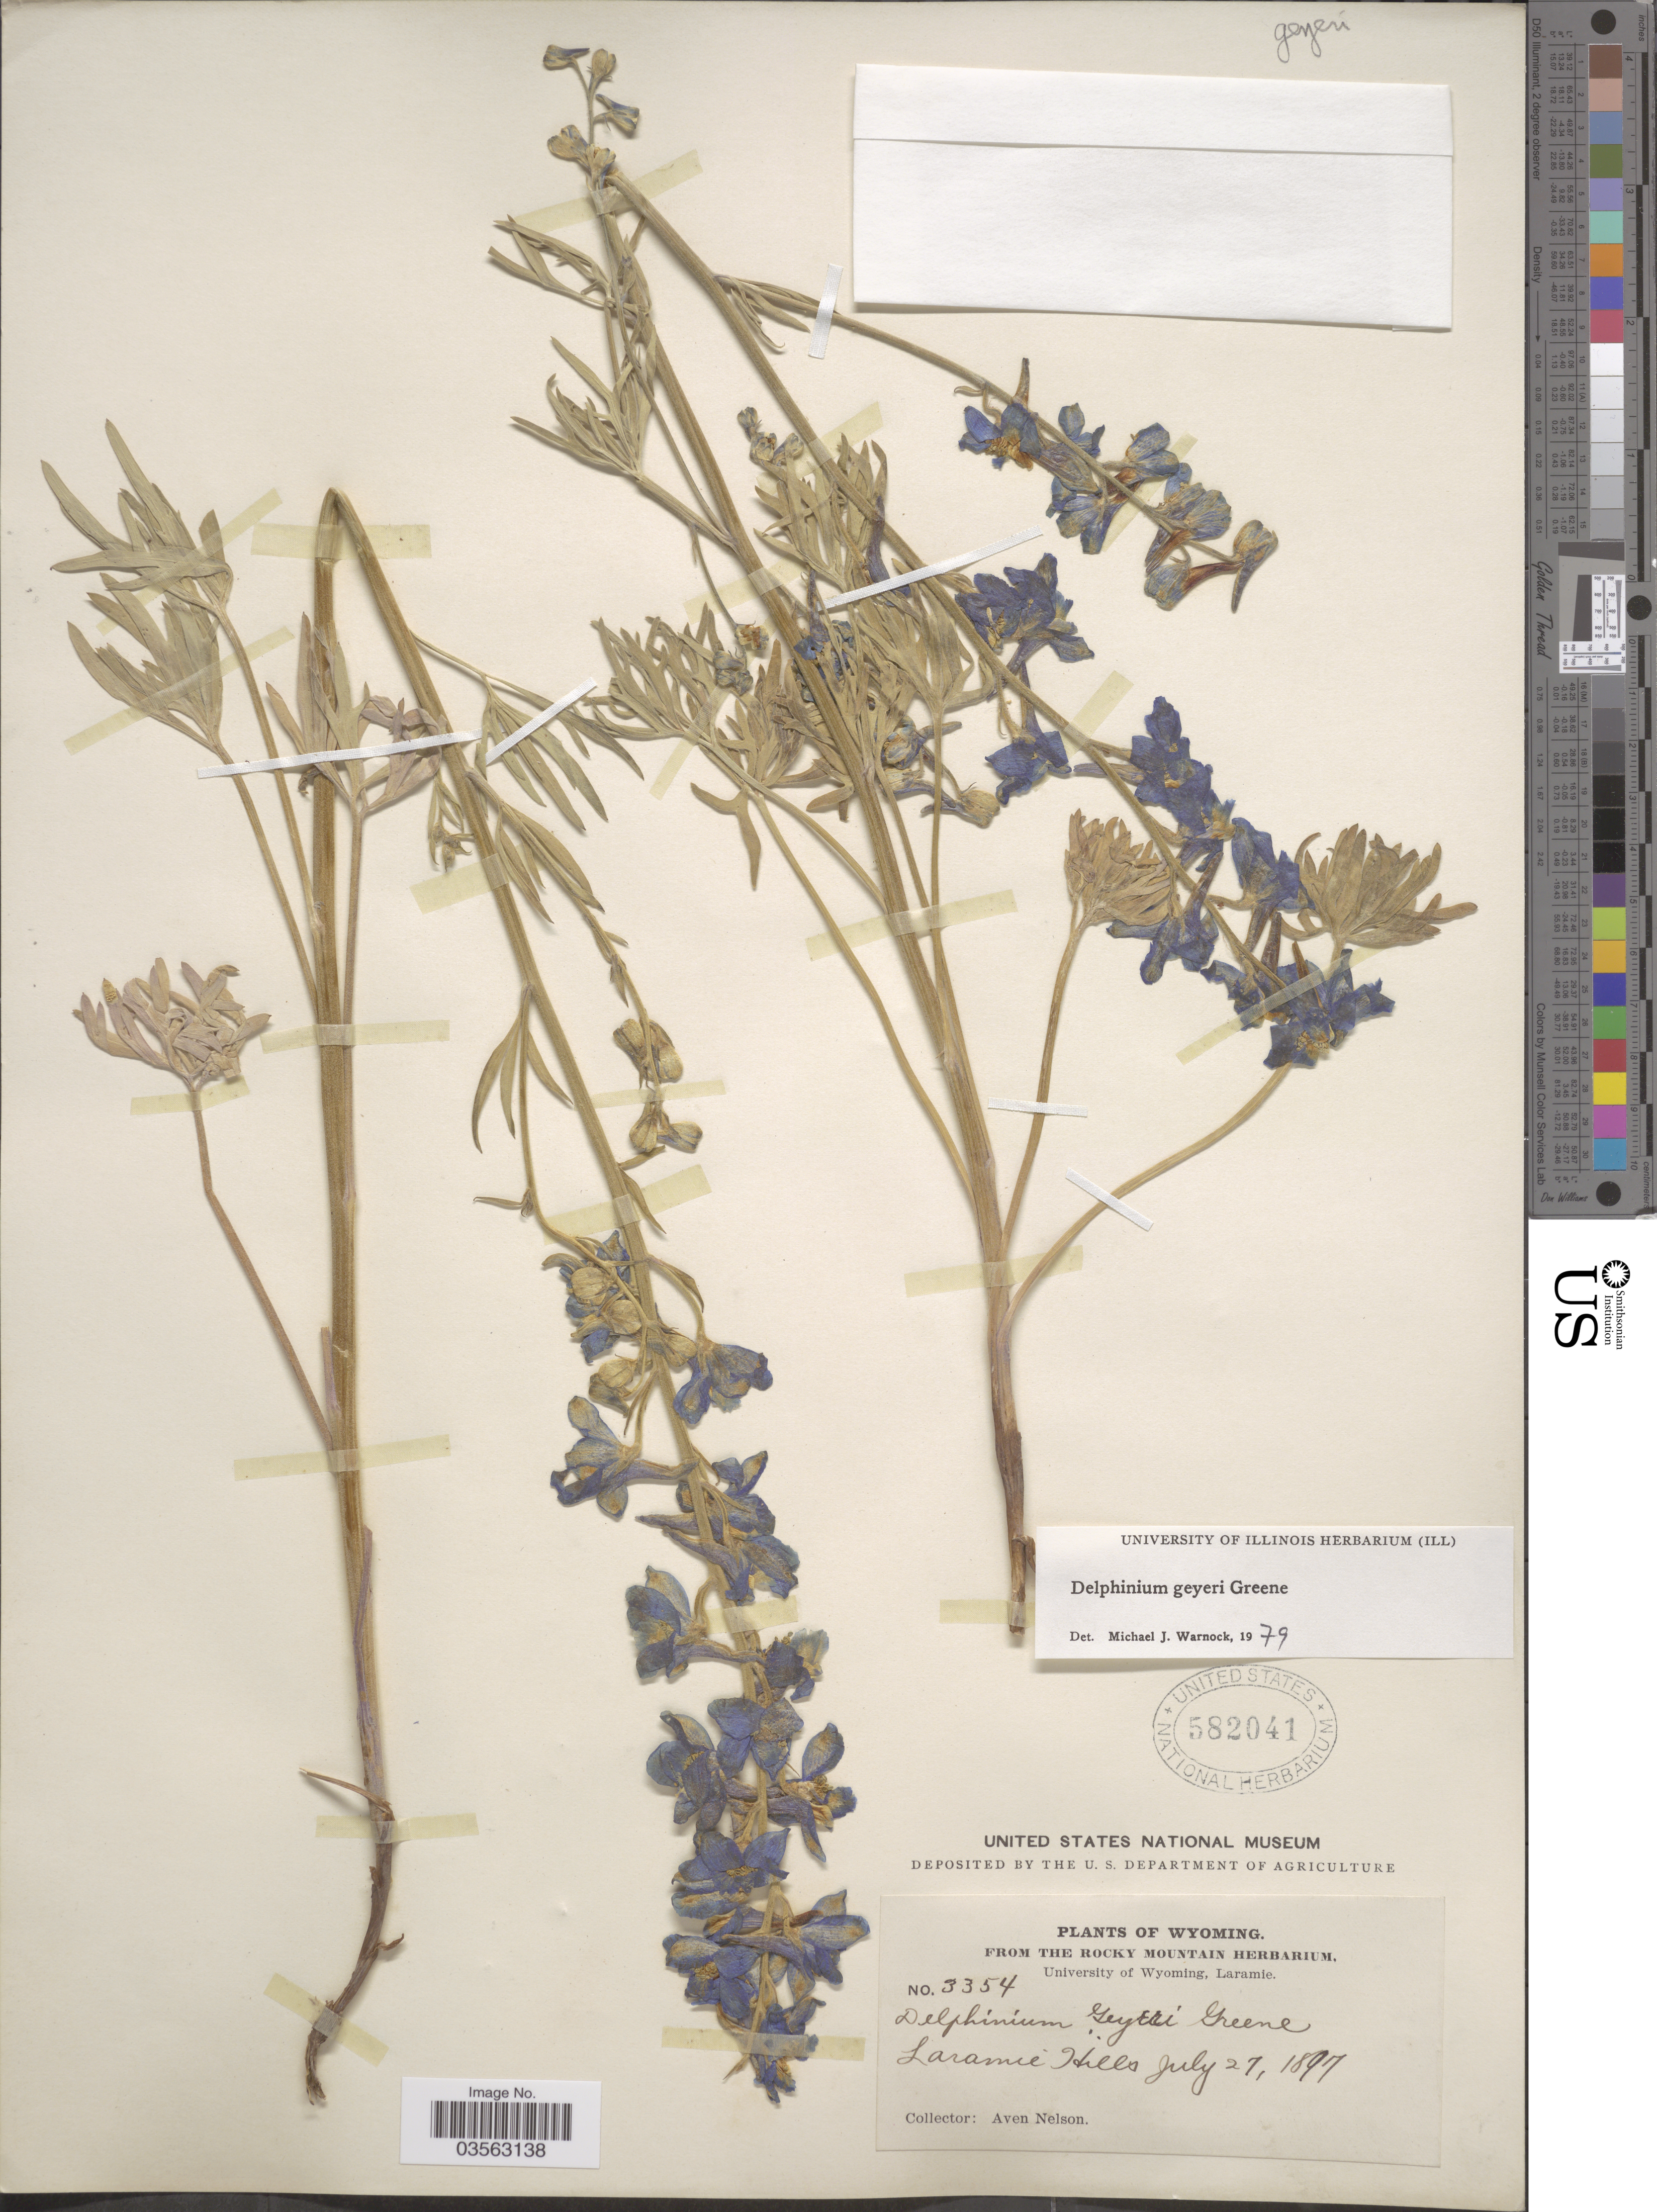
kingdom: Plantae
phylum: Tracheophyta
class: Magnoliopsida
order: Ranunculales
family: Ranunculaceae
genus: Delphinium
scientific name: Delphinium geyeri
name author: Greene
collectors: A. Nelson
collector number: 3354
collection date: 1897-07-27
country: United States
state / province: Wyoming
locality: Laramie Hills.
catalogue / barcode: US 582041